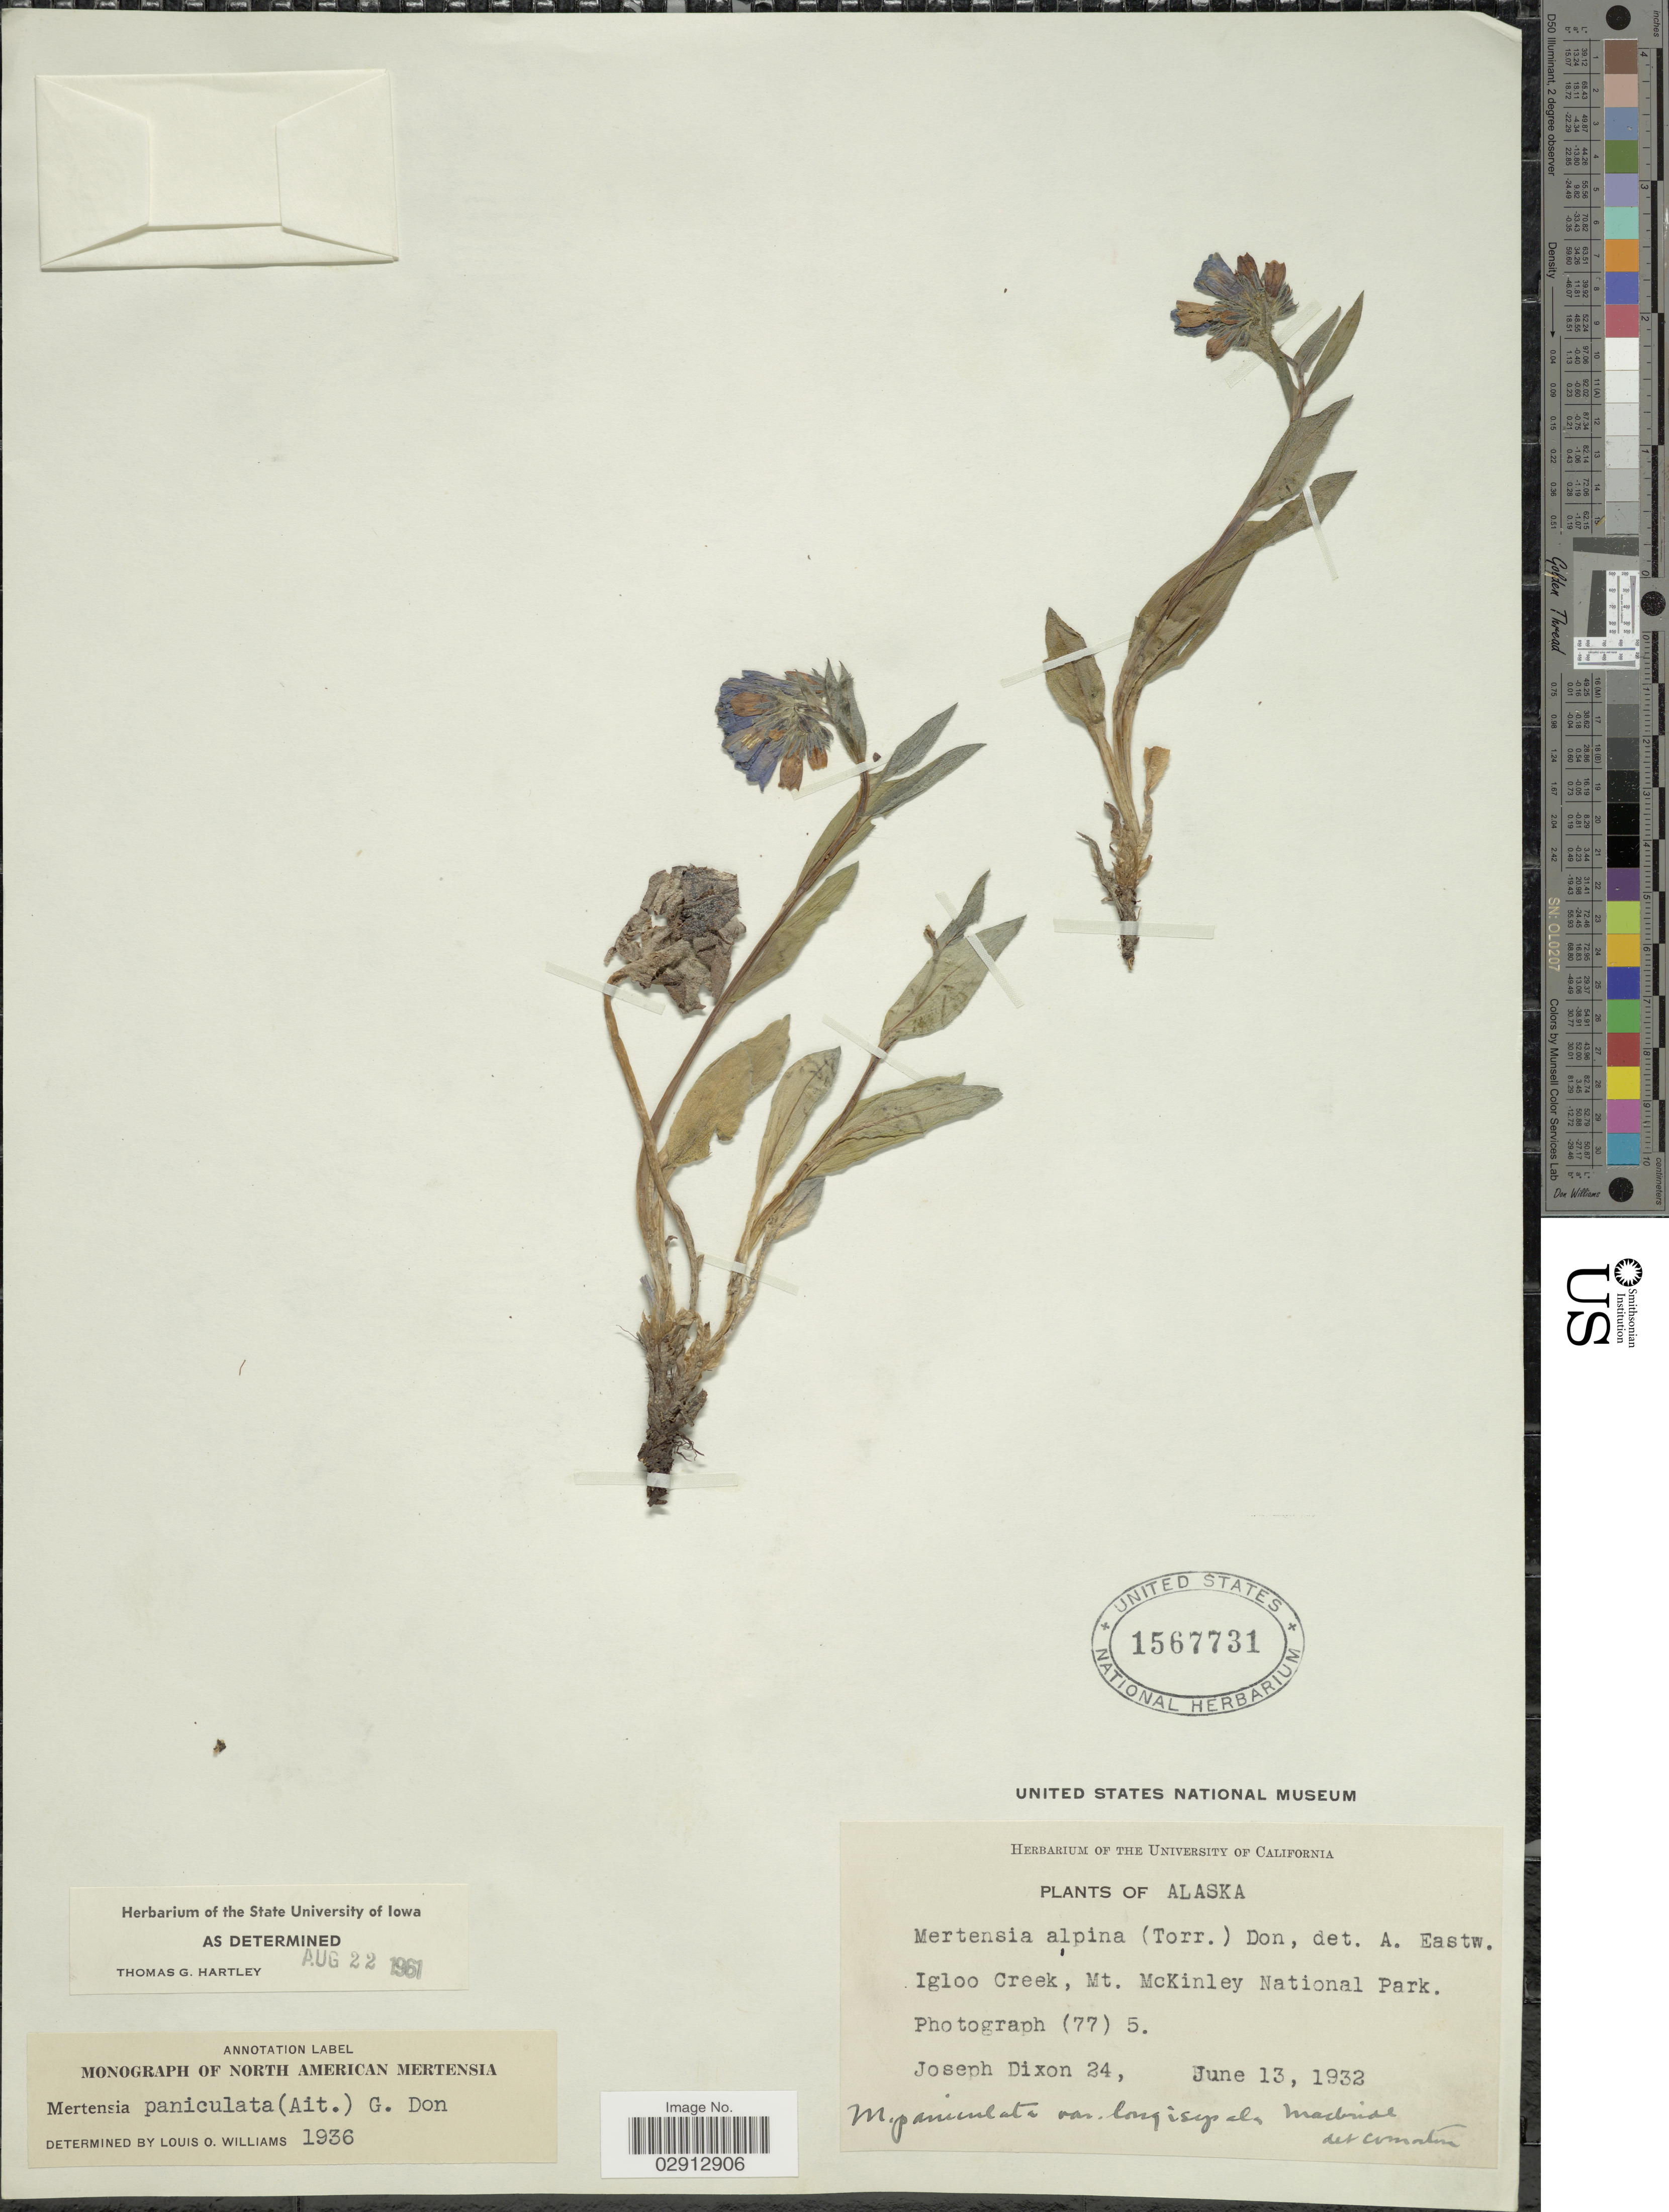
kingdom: Plantae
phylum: Tracheophyta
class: Magnoliopsida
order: Boraginales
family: Boraginaceae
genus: Mertensia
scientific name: Mertensia paniculata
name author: (Aiton) G. Don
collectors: J. Dixon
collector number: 24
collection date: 1932-06-13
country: United States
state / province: Alaska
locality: Igloo Creek, Mt. McKlinley National Park.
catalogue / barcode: US 1567731